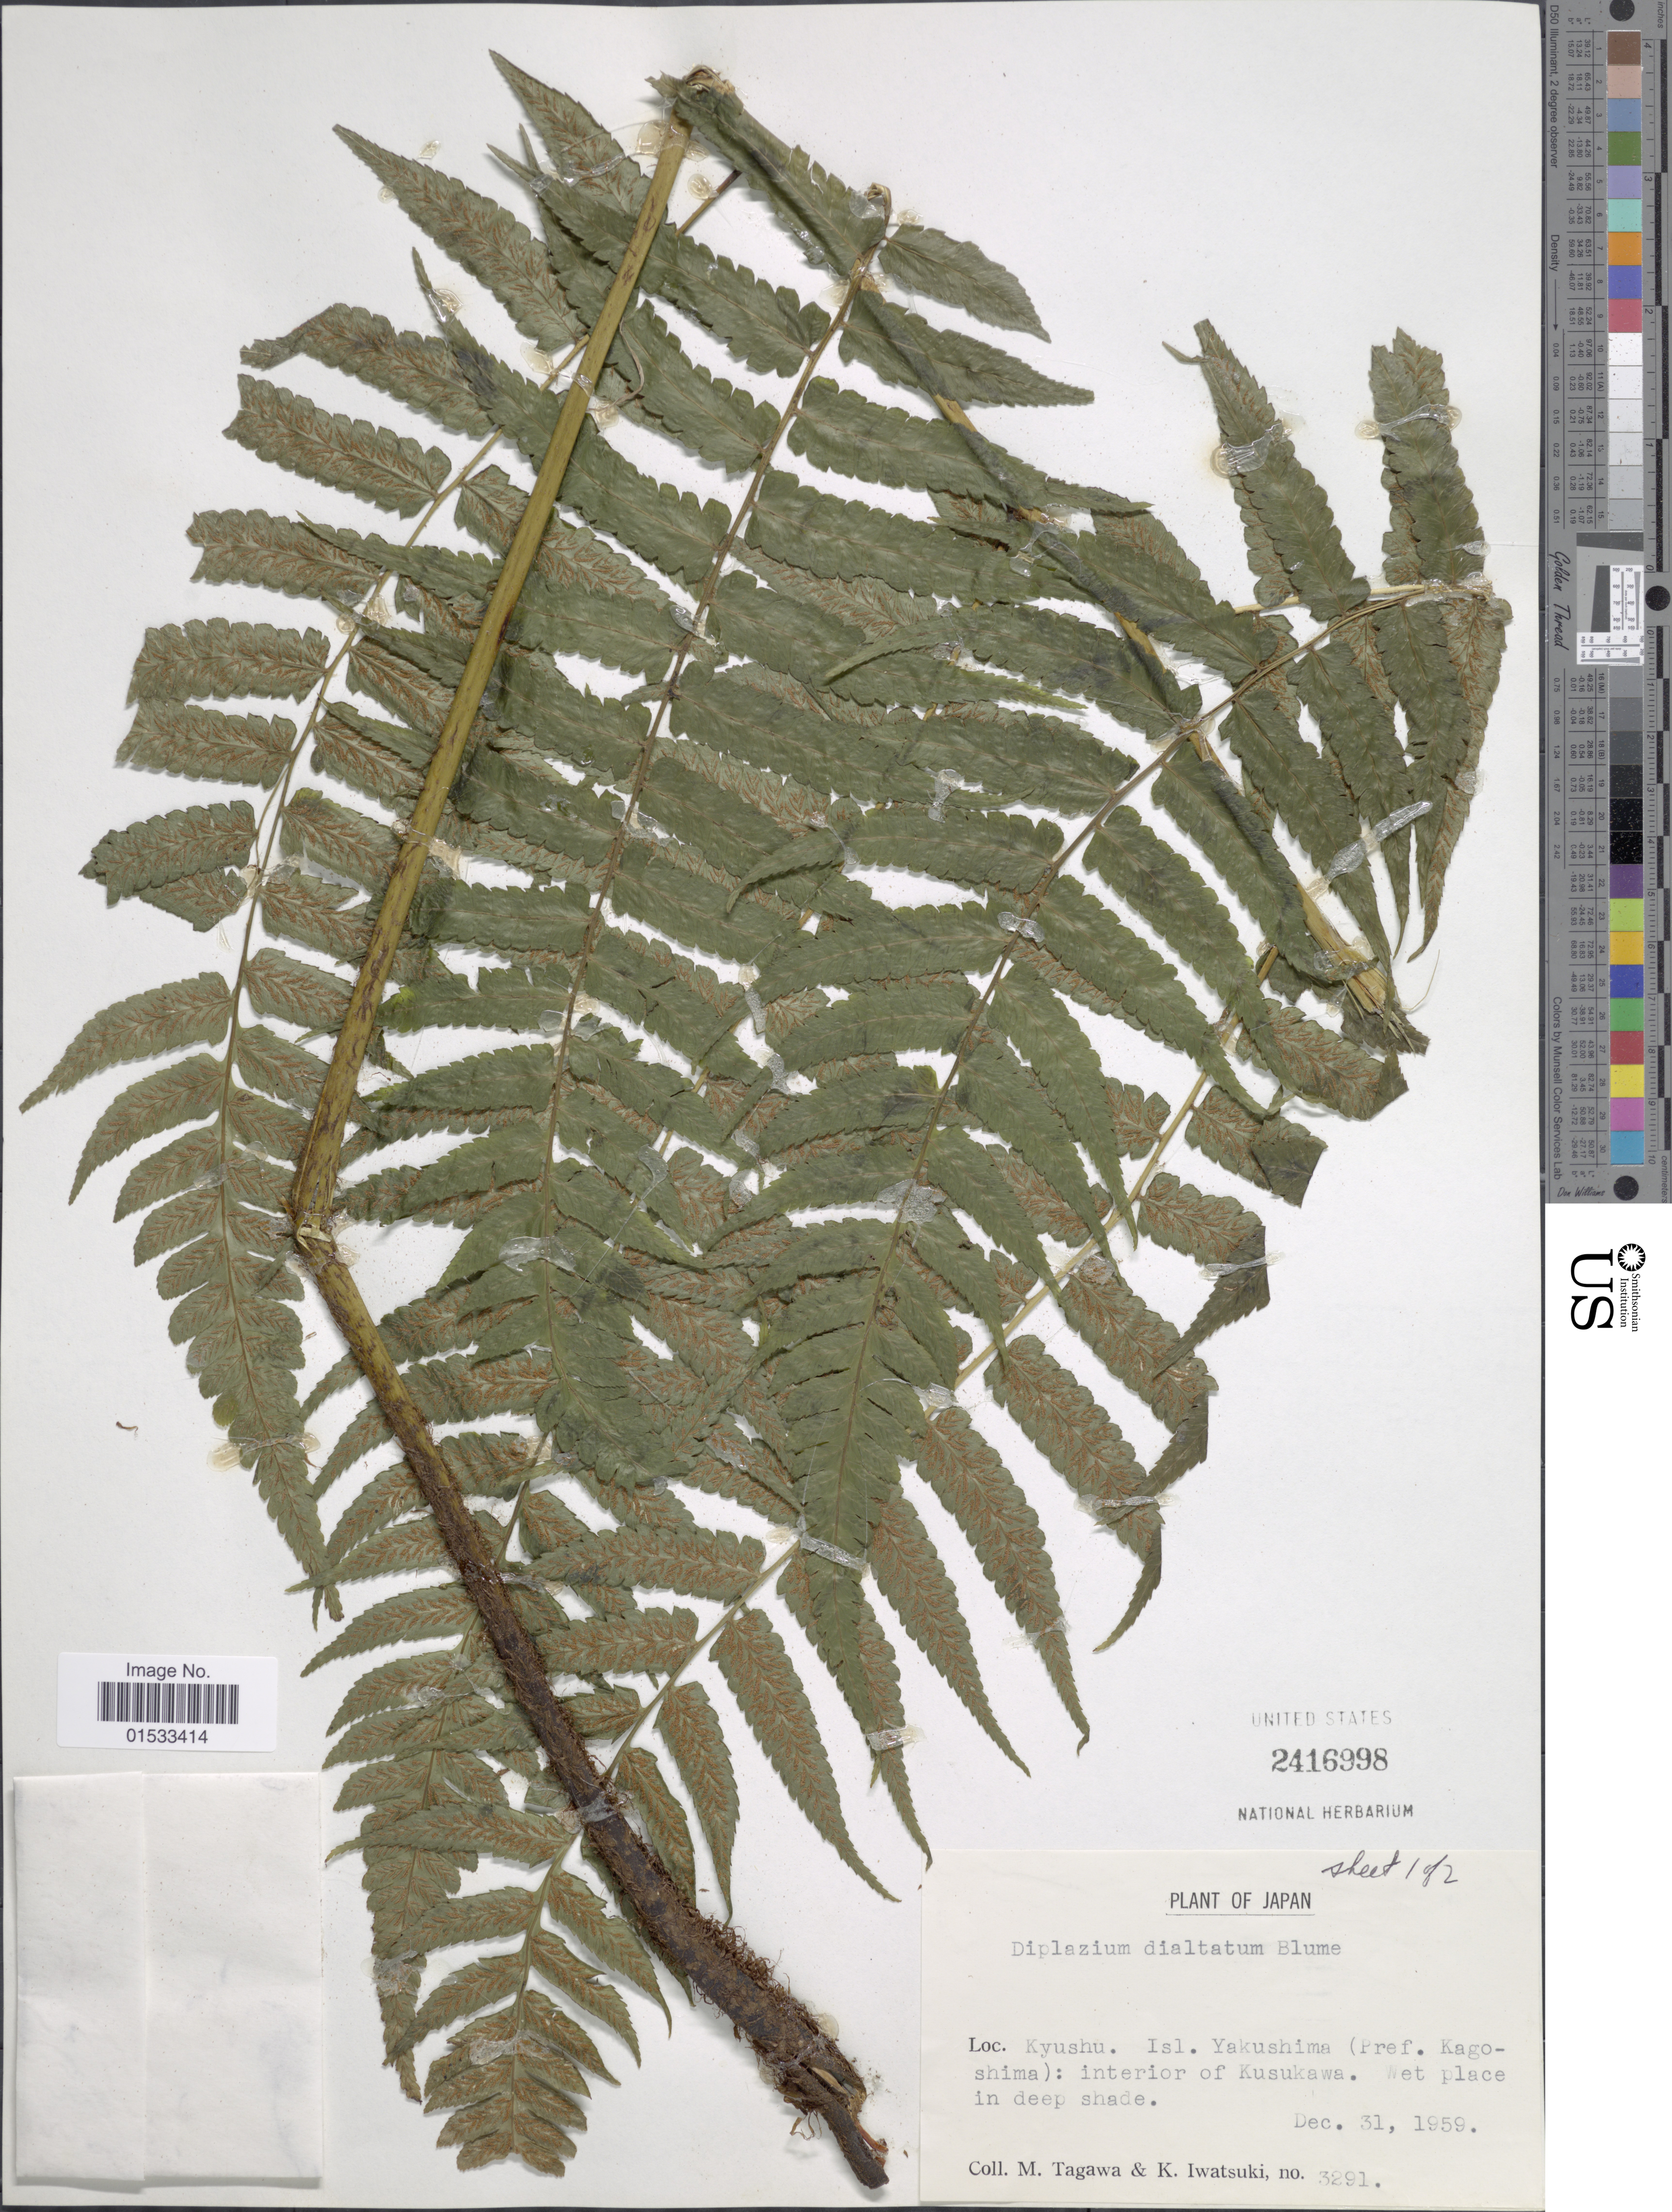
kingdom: Plantae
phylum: Tracheophyta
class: Polypodiopsida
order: Polypodiales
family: Athyriaceae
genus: Diplazium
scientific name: Diplazium dilatatum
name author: Blume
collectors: M. Tagawa & K. Iwatsuki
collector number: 3291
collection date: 1959-12-31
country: Japan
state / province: Kagosima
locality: Kyushu, Isl. Yakushim (Pref: Kagoshima): interior of Kusukwa.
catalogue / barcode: US 2416998